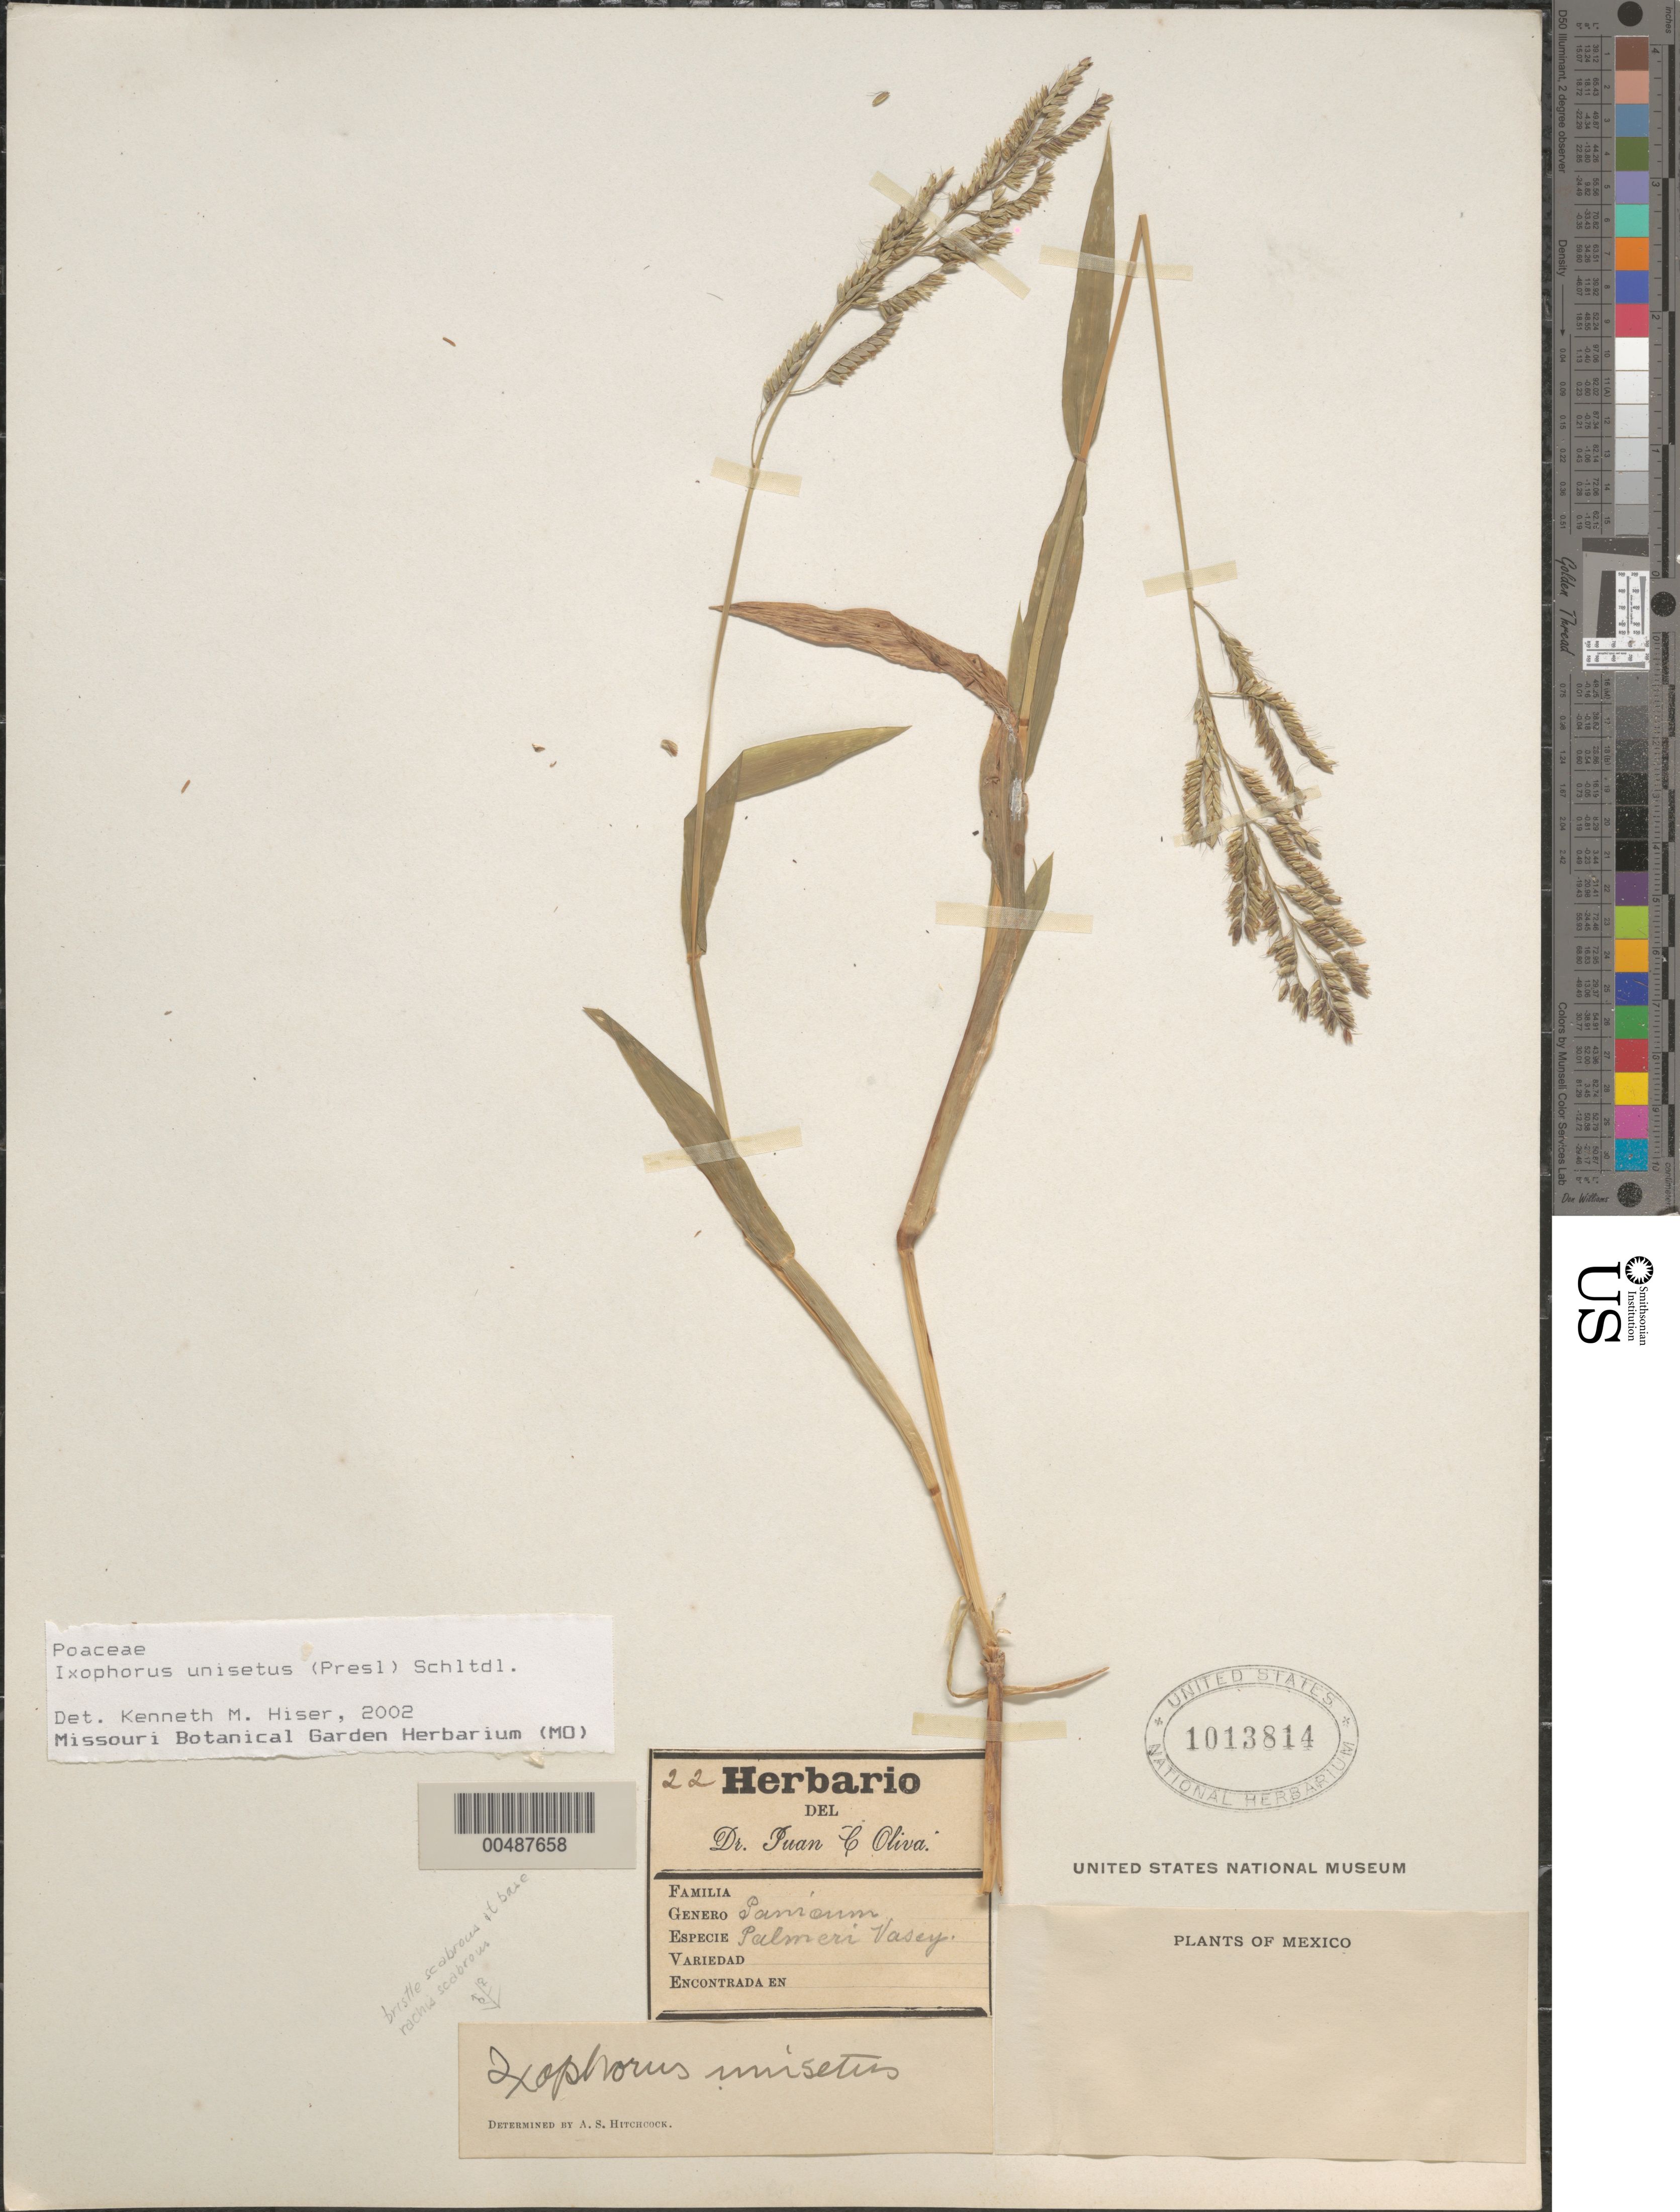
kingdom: Plantae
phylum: Tracheophyta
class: Liliopsida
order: Poales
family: Poaceae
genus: Ixophorus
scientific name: Ixophorus unisetus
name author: (J. Presl) Schltdl.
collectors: J. C. Oliva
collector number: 22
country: Mexico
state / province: Durango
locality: San Ramon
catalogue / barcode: US 1013814